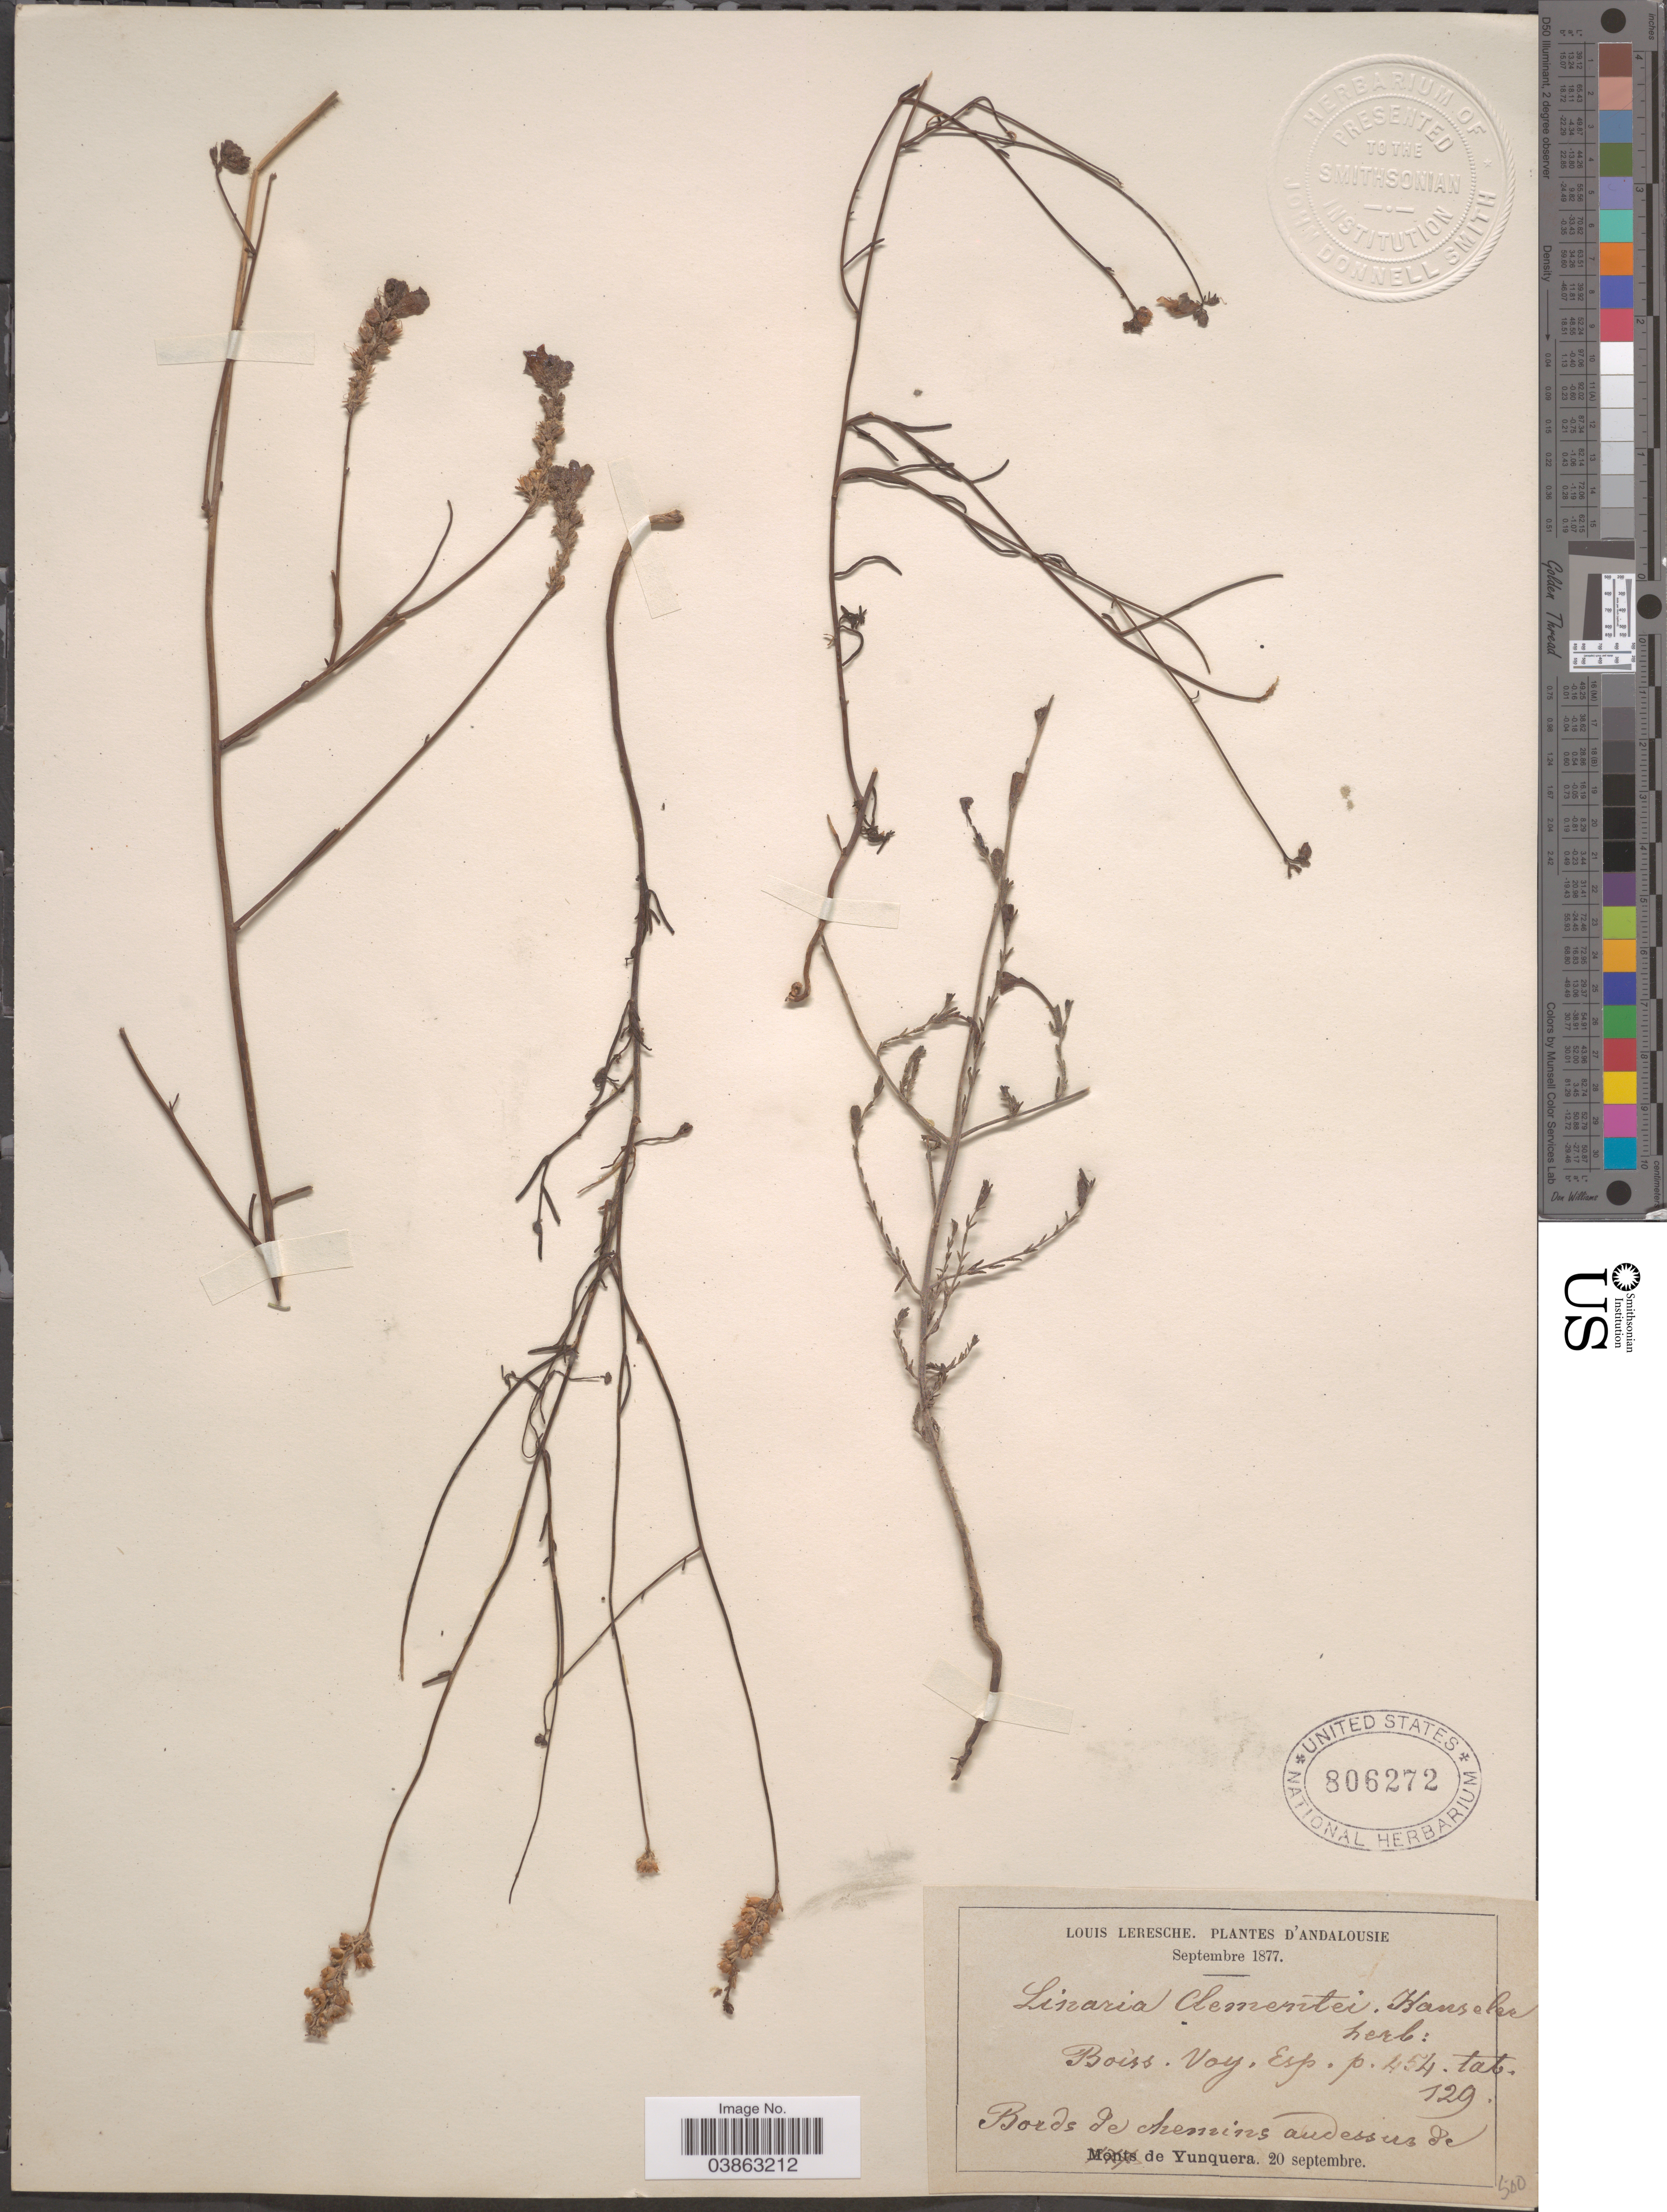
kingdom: Plantae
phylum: Tracheophyta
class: Magnoliopsida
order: Lamiales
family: Plantaginaceae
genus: Linaria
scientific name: Linaria clementei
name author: Haens. ex Boiss.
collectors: L. Leresche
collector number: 500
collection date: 1877-09-20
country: Spain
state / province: Andalucía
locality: D'Andalousie. Bords de chemins audessus de Yunquera.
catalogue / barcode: US 806272